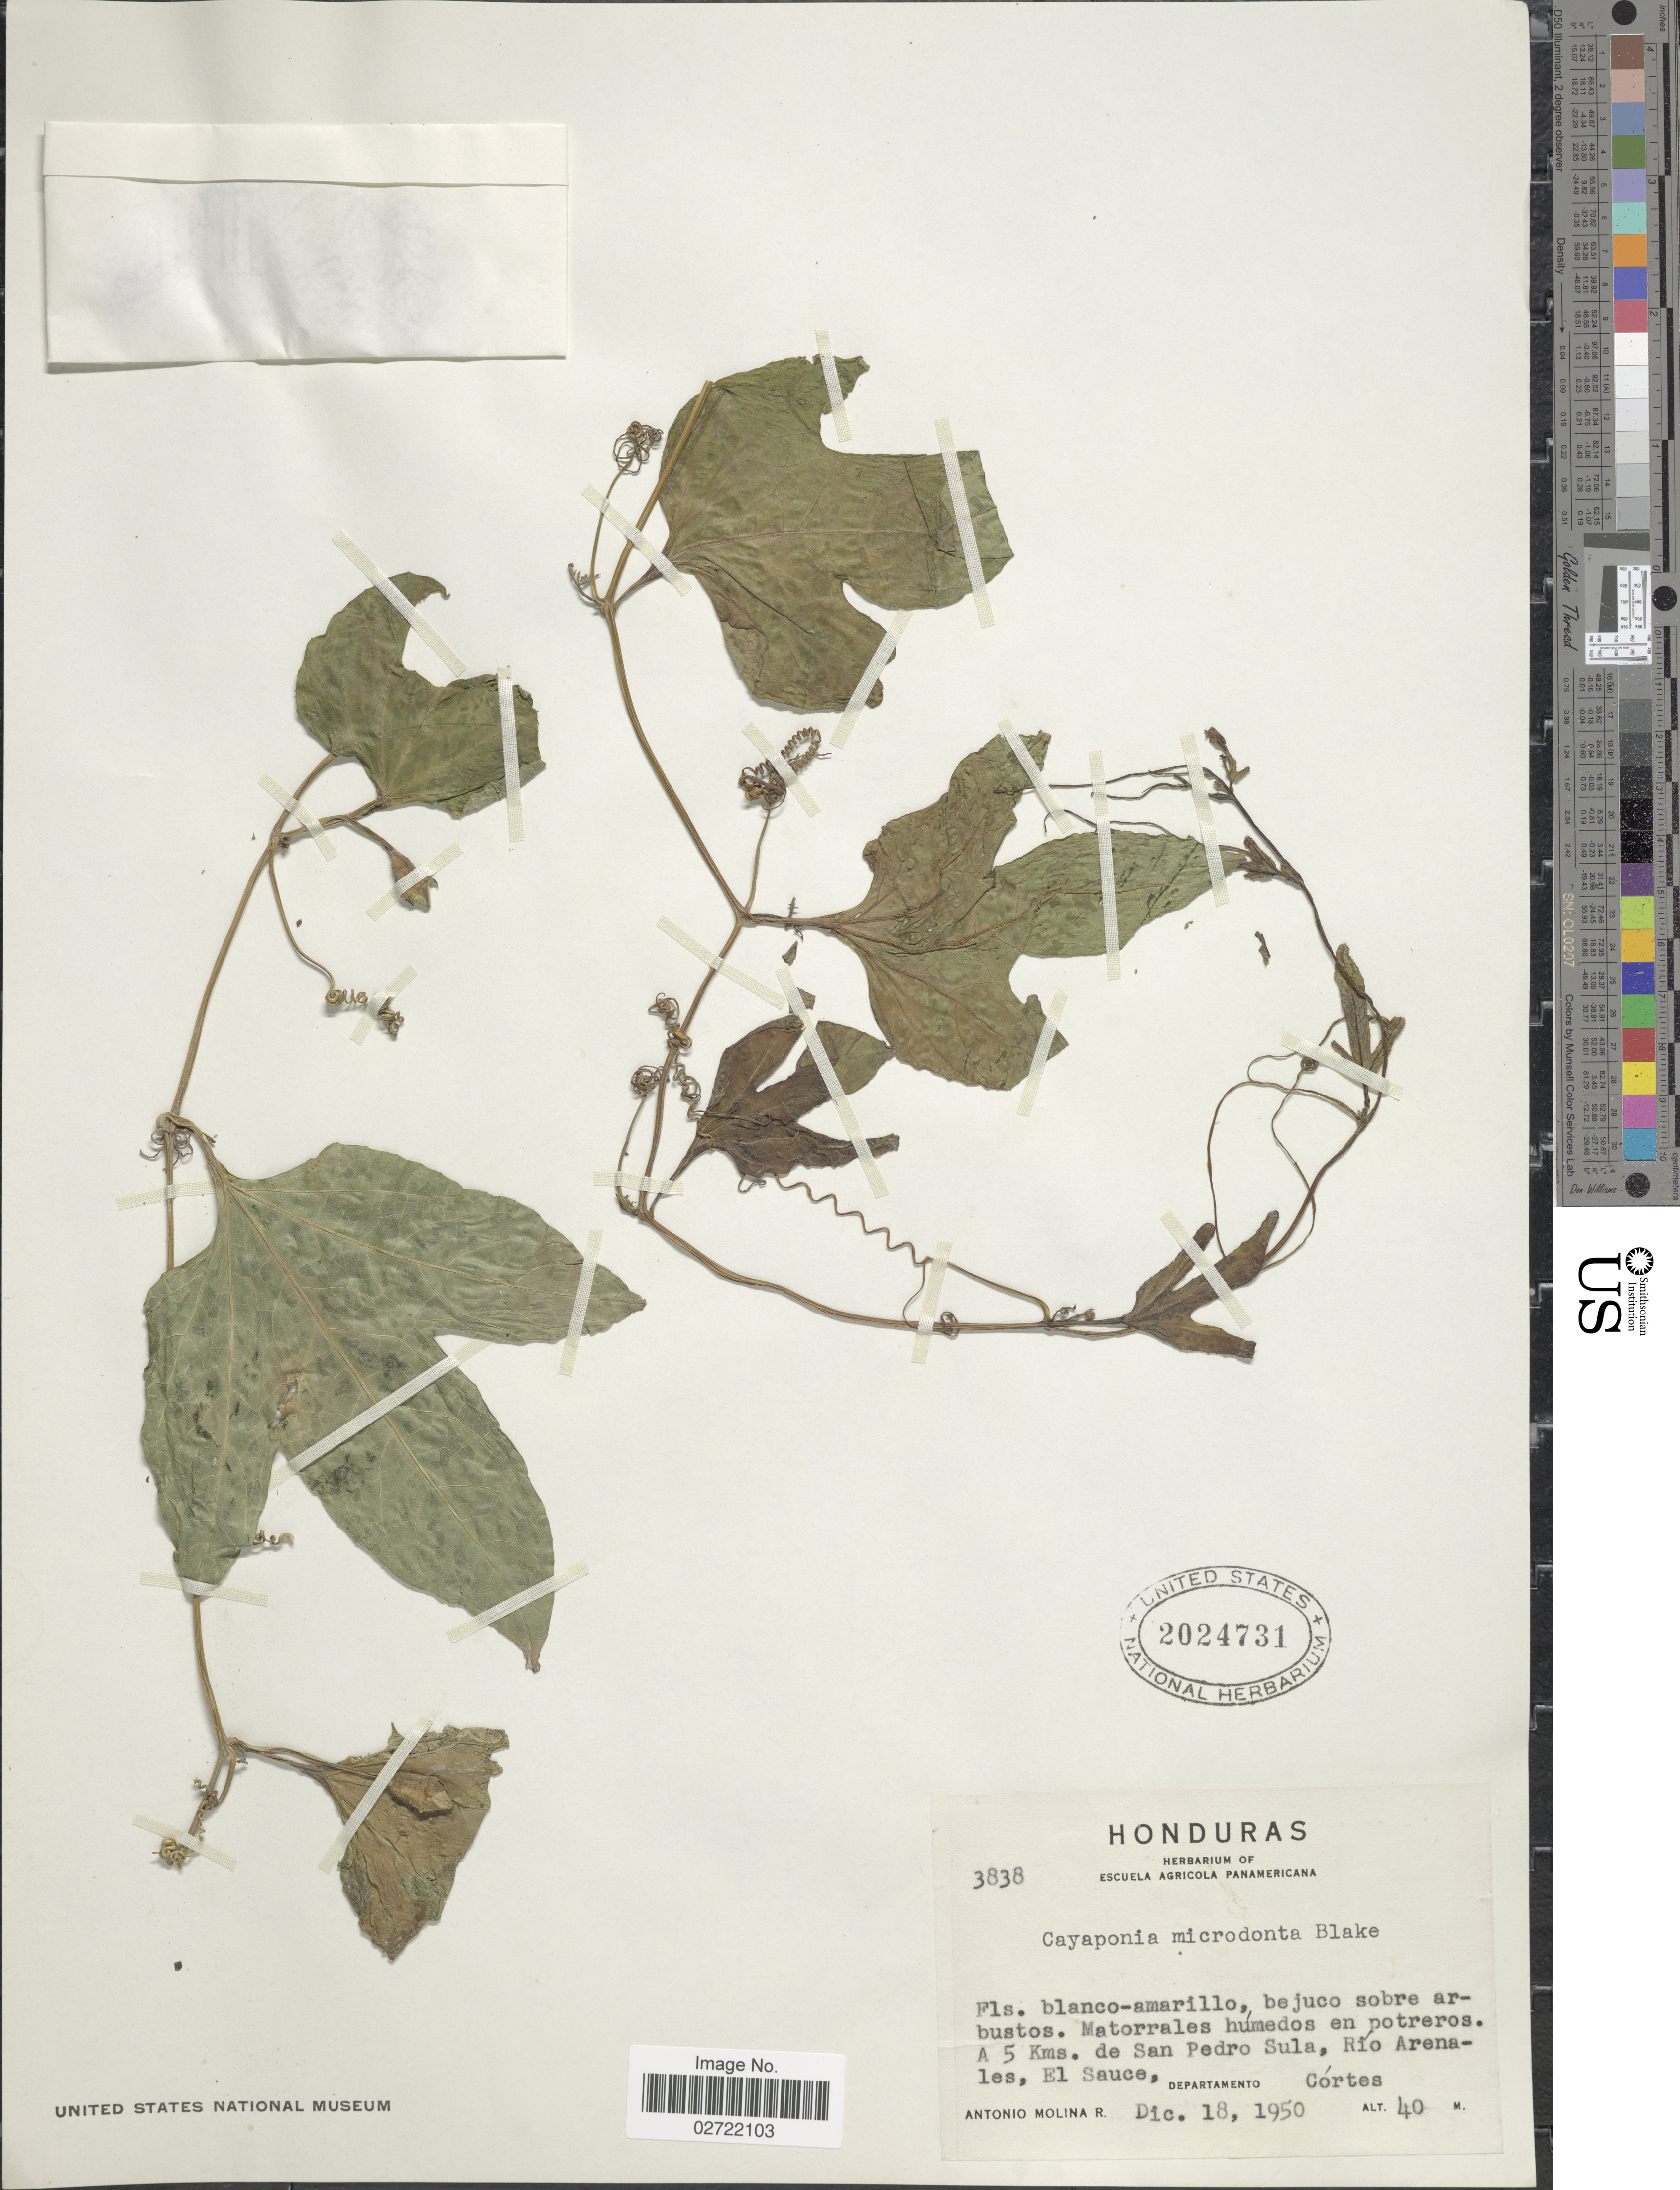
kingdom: Plantae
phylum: Tracheophyta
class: Magnoliopsida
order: Cucurbitales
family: Cucurbitaceae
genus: Cayaponia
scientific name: Cayaponia microdonta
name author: S.F. Blake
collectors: A. Molina R.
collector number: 3838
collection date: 1950-12-18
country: Honduras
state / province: Cortés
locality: A 5 Kms. de San Pedro Sula, Río Arenales, El Sauce, Departamento Córtes.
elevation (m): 40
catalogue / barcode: US 2024731